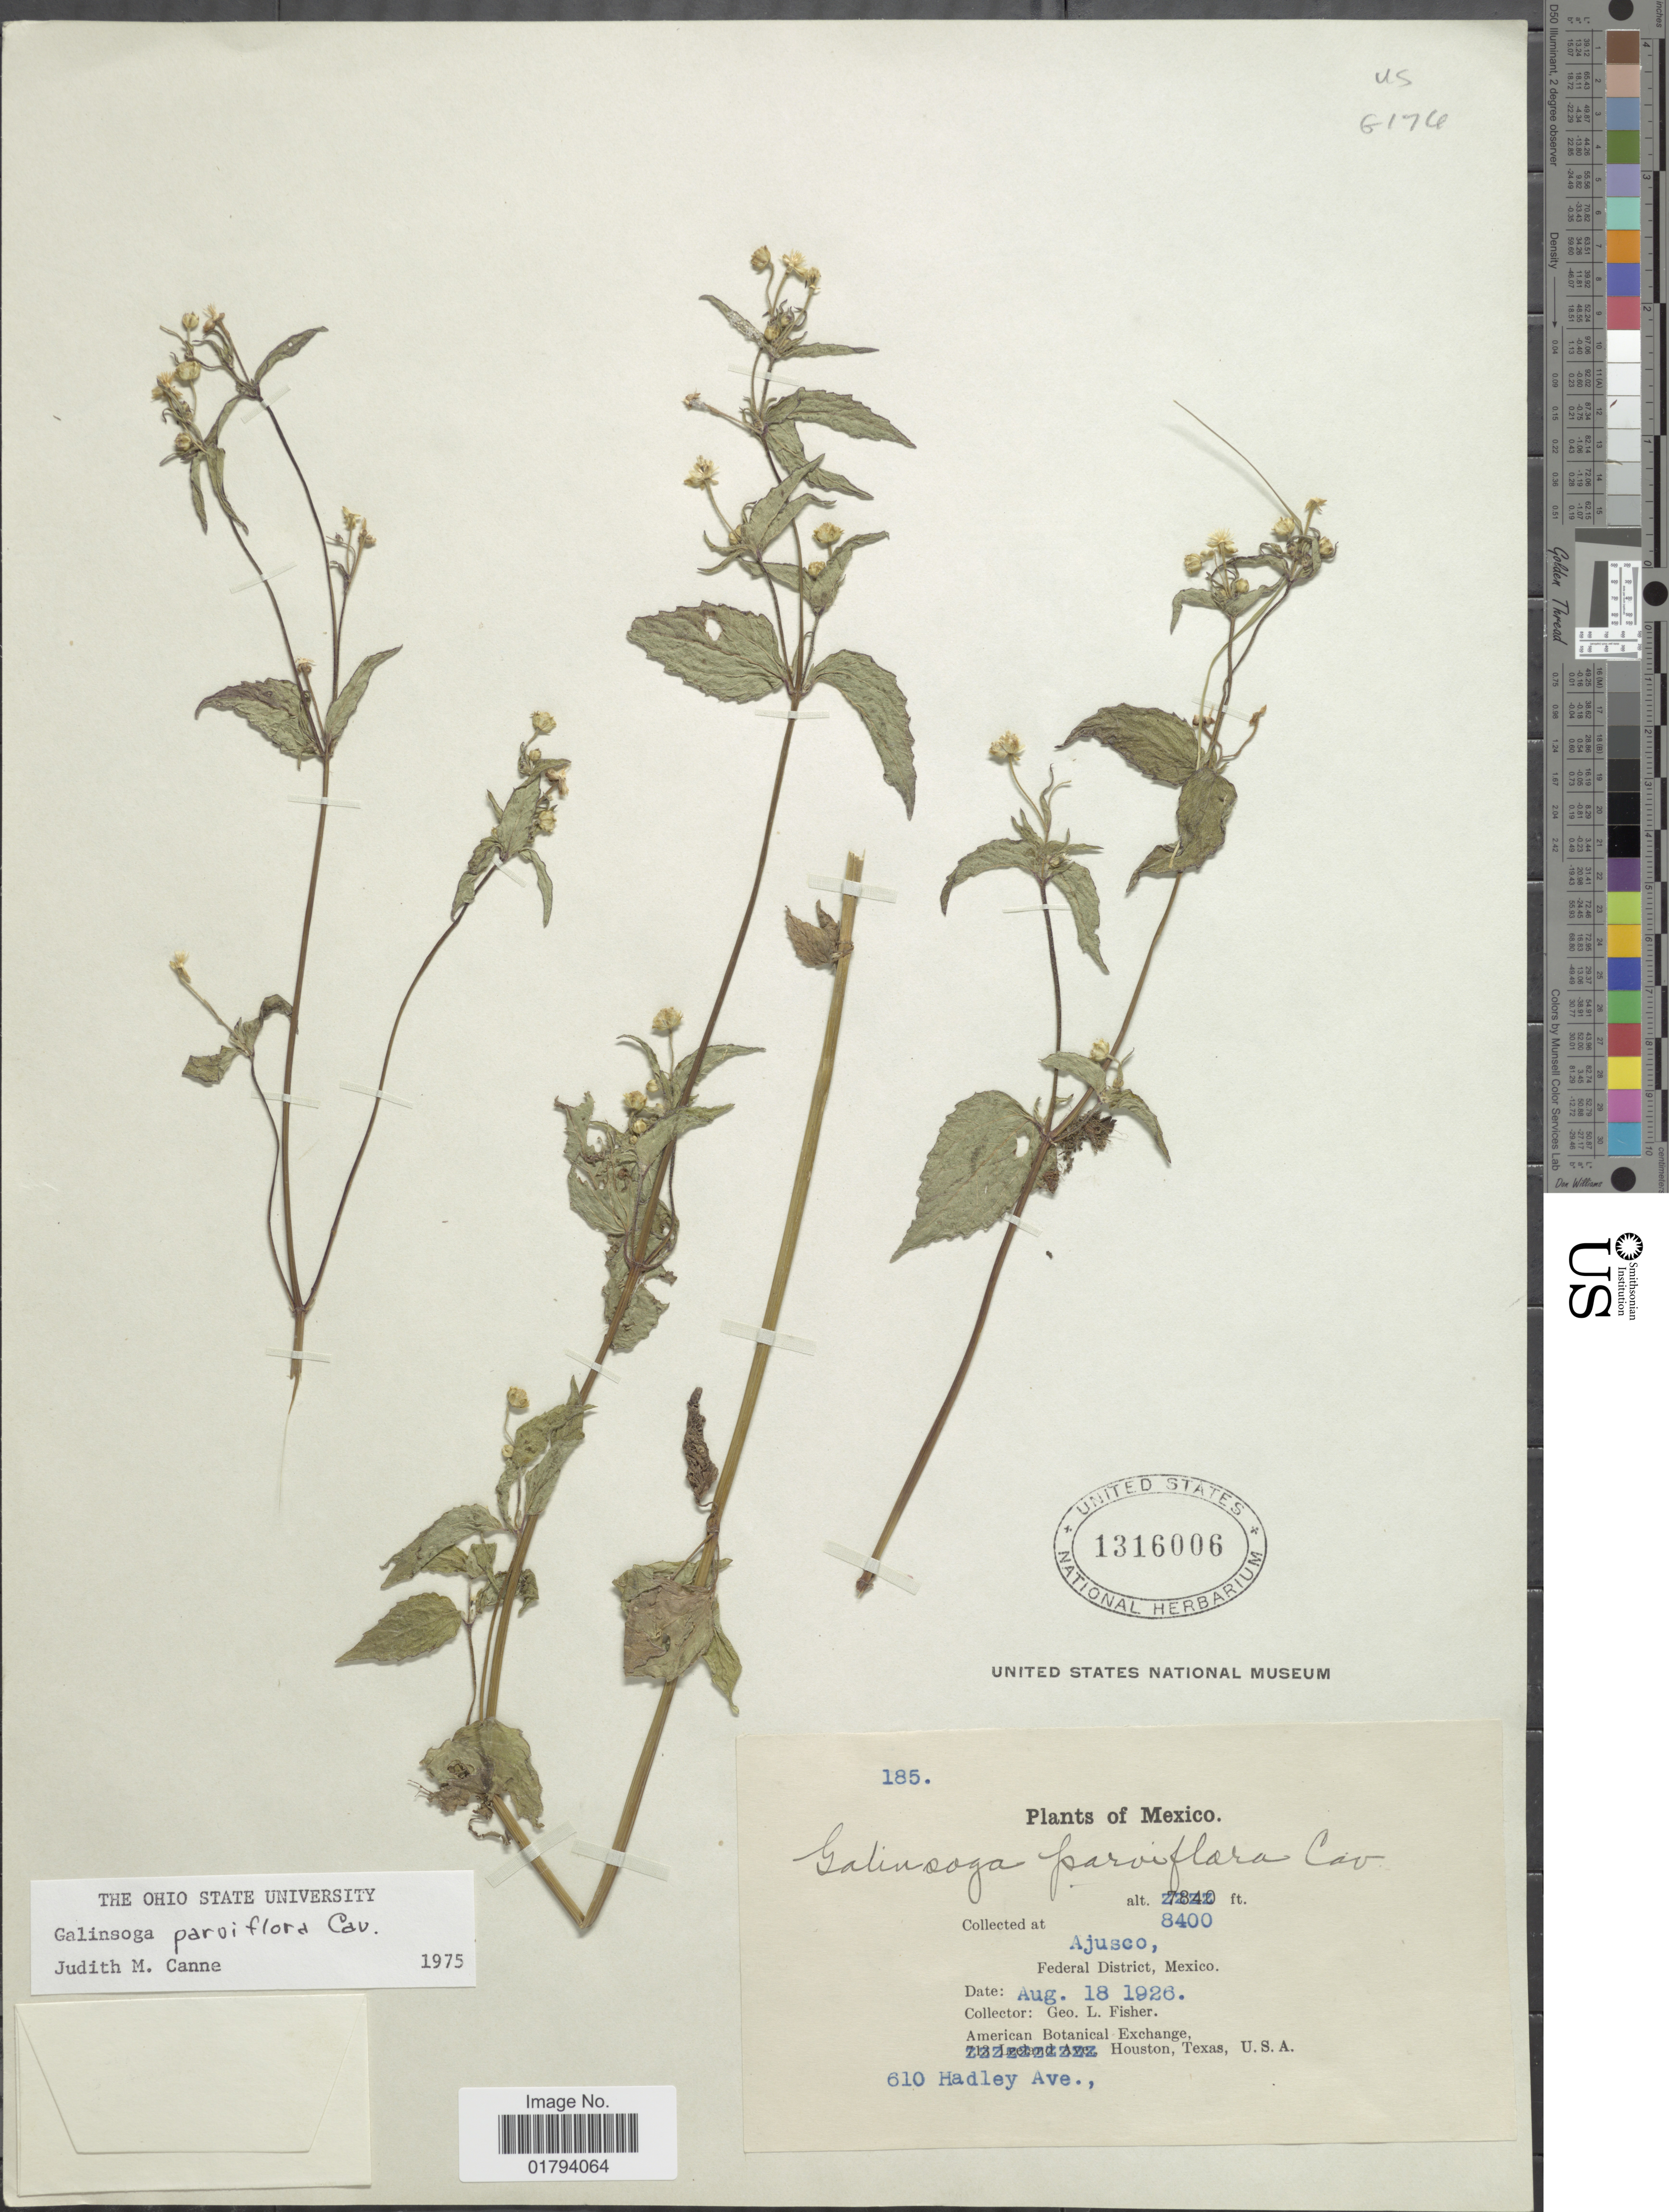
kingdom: Plantae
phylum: Tracheophyta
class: Magnoliopsida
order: Asterales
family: Asteraceae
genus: Galinsoga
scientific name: Galinsoga parviflora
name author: Cav.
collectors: G. L. Fisher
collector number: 185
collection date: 1926-08-18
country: Mexico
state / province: Distrito Federal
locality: Ajusco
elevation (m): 2560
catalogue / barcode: US 1316006